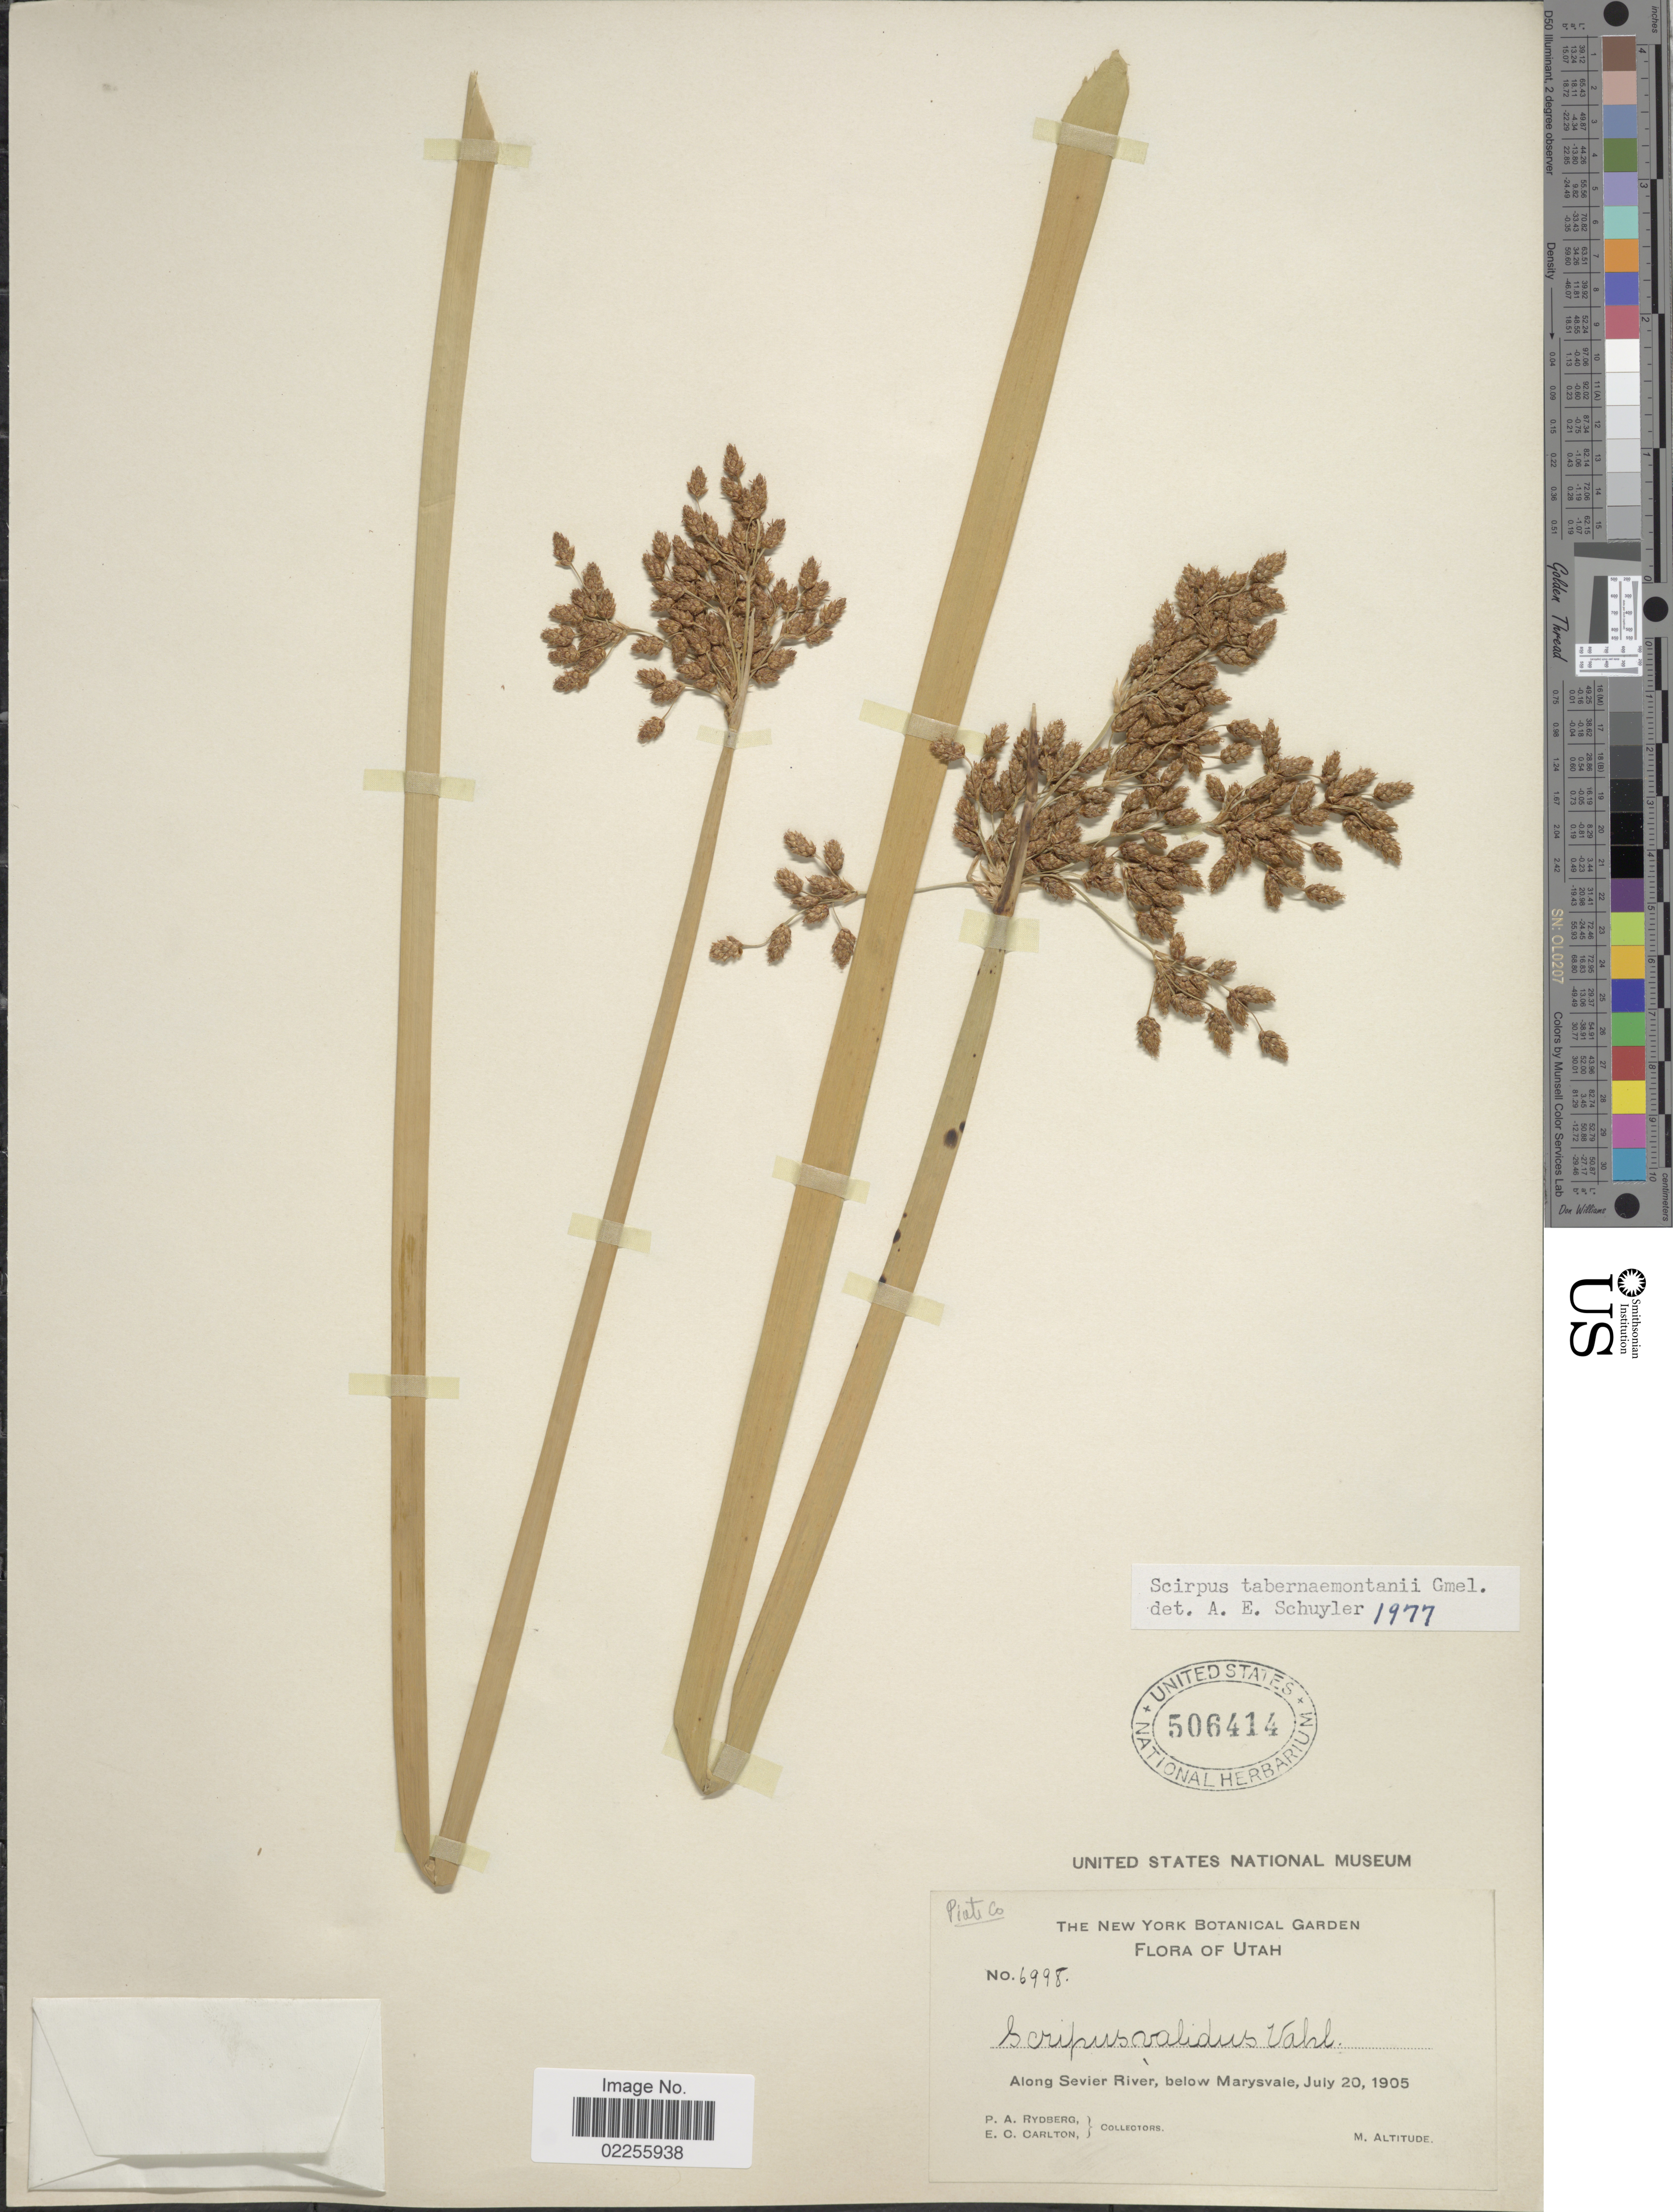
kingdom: Plantae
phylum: Tracheophyta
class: Liliopsida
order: Poales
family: Cyperaceae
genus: Schoenoplectus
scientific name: Schoenoplectus tabernaemontani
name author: (C.C. Gmel.) Palla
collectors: P. A. Rydberg & E. Carlton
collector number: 6998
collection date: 1905-07-20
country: United States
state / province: Utah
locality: Along Sevier River, below Marysvale, Piute Co.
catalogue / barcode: US 506414